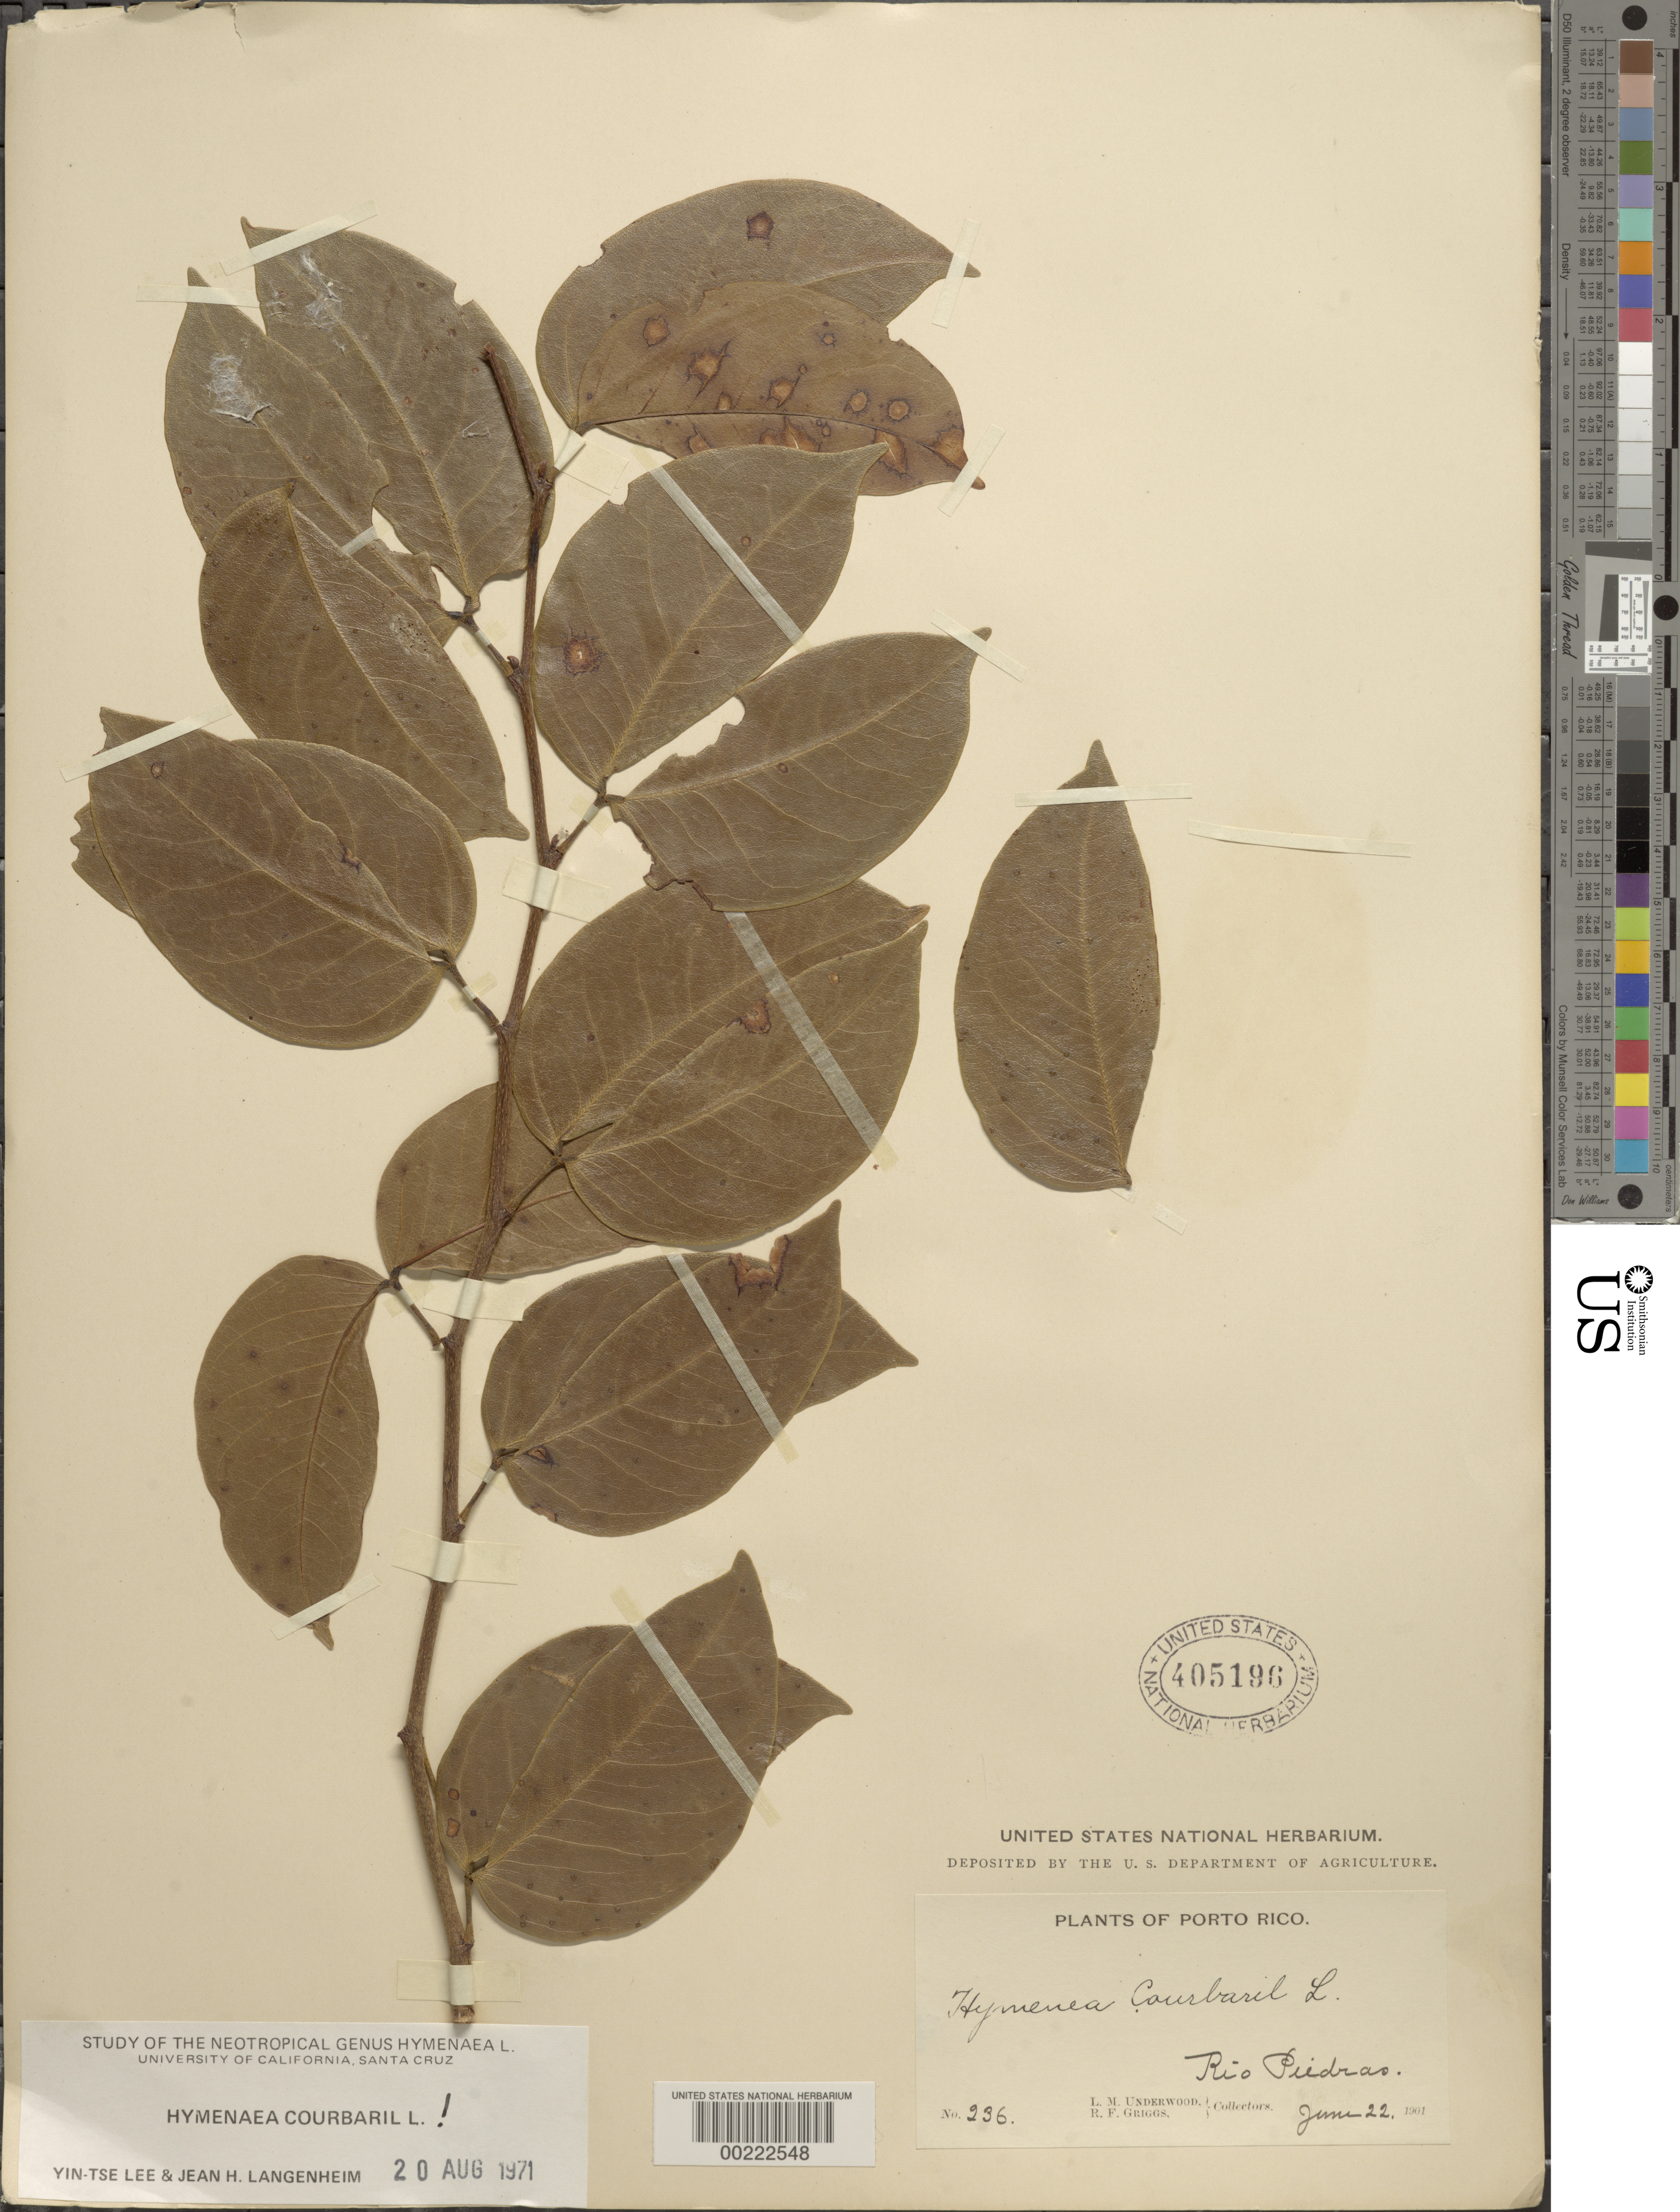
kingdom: Plantae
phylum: Tracheophyta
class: Magnoliopsida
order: Fabales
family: Fabaceae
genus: Hymenaea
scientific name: Hymenaea courbaril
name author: L.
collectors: L. M. Underwood & R. F. Griggs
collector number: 236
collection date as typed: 22 Jun 1901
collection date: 1901-06-22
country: Puerto Rico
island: Greater Antilles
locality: Rio piedras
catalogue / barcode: US 405196